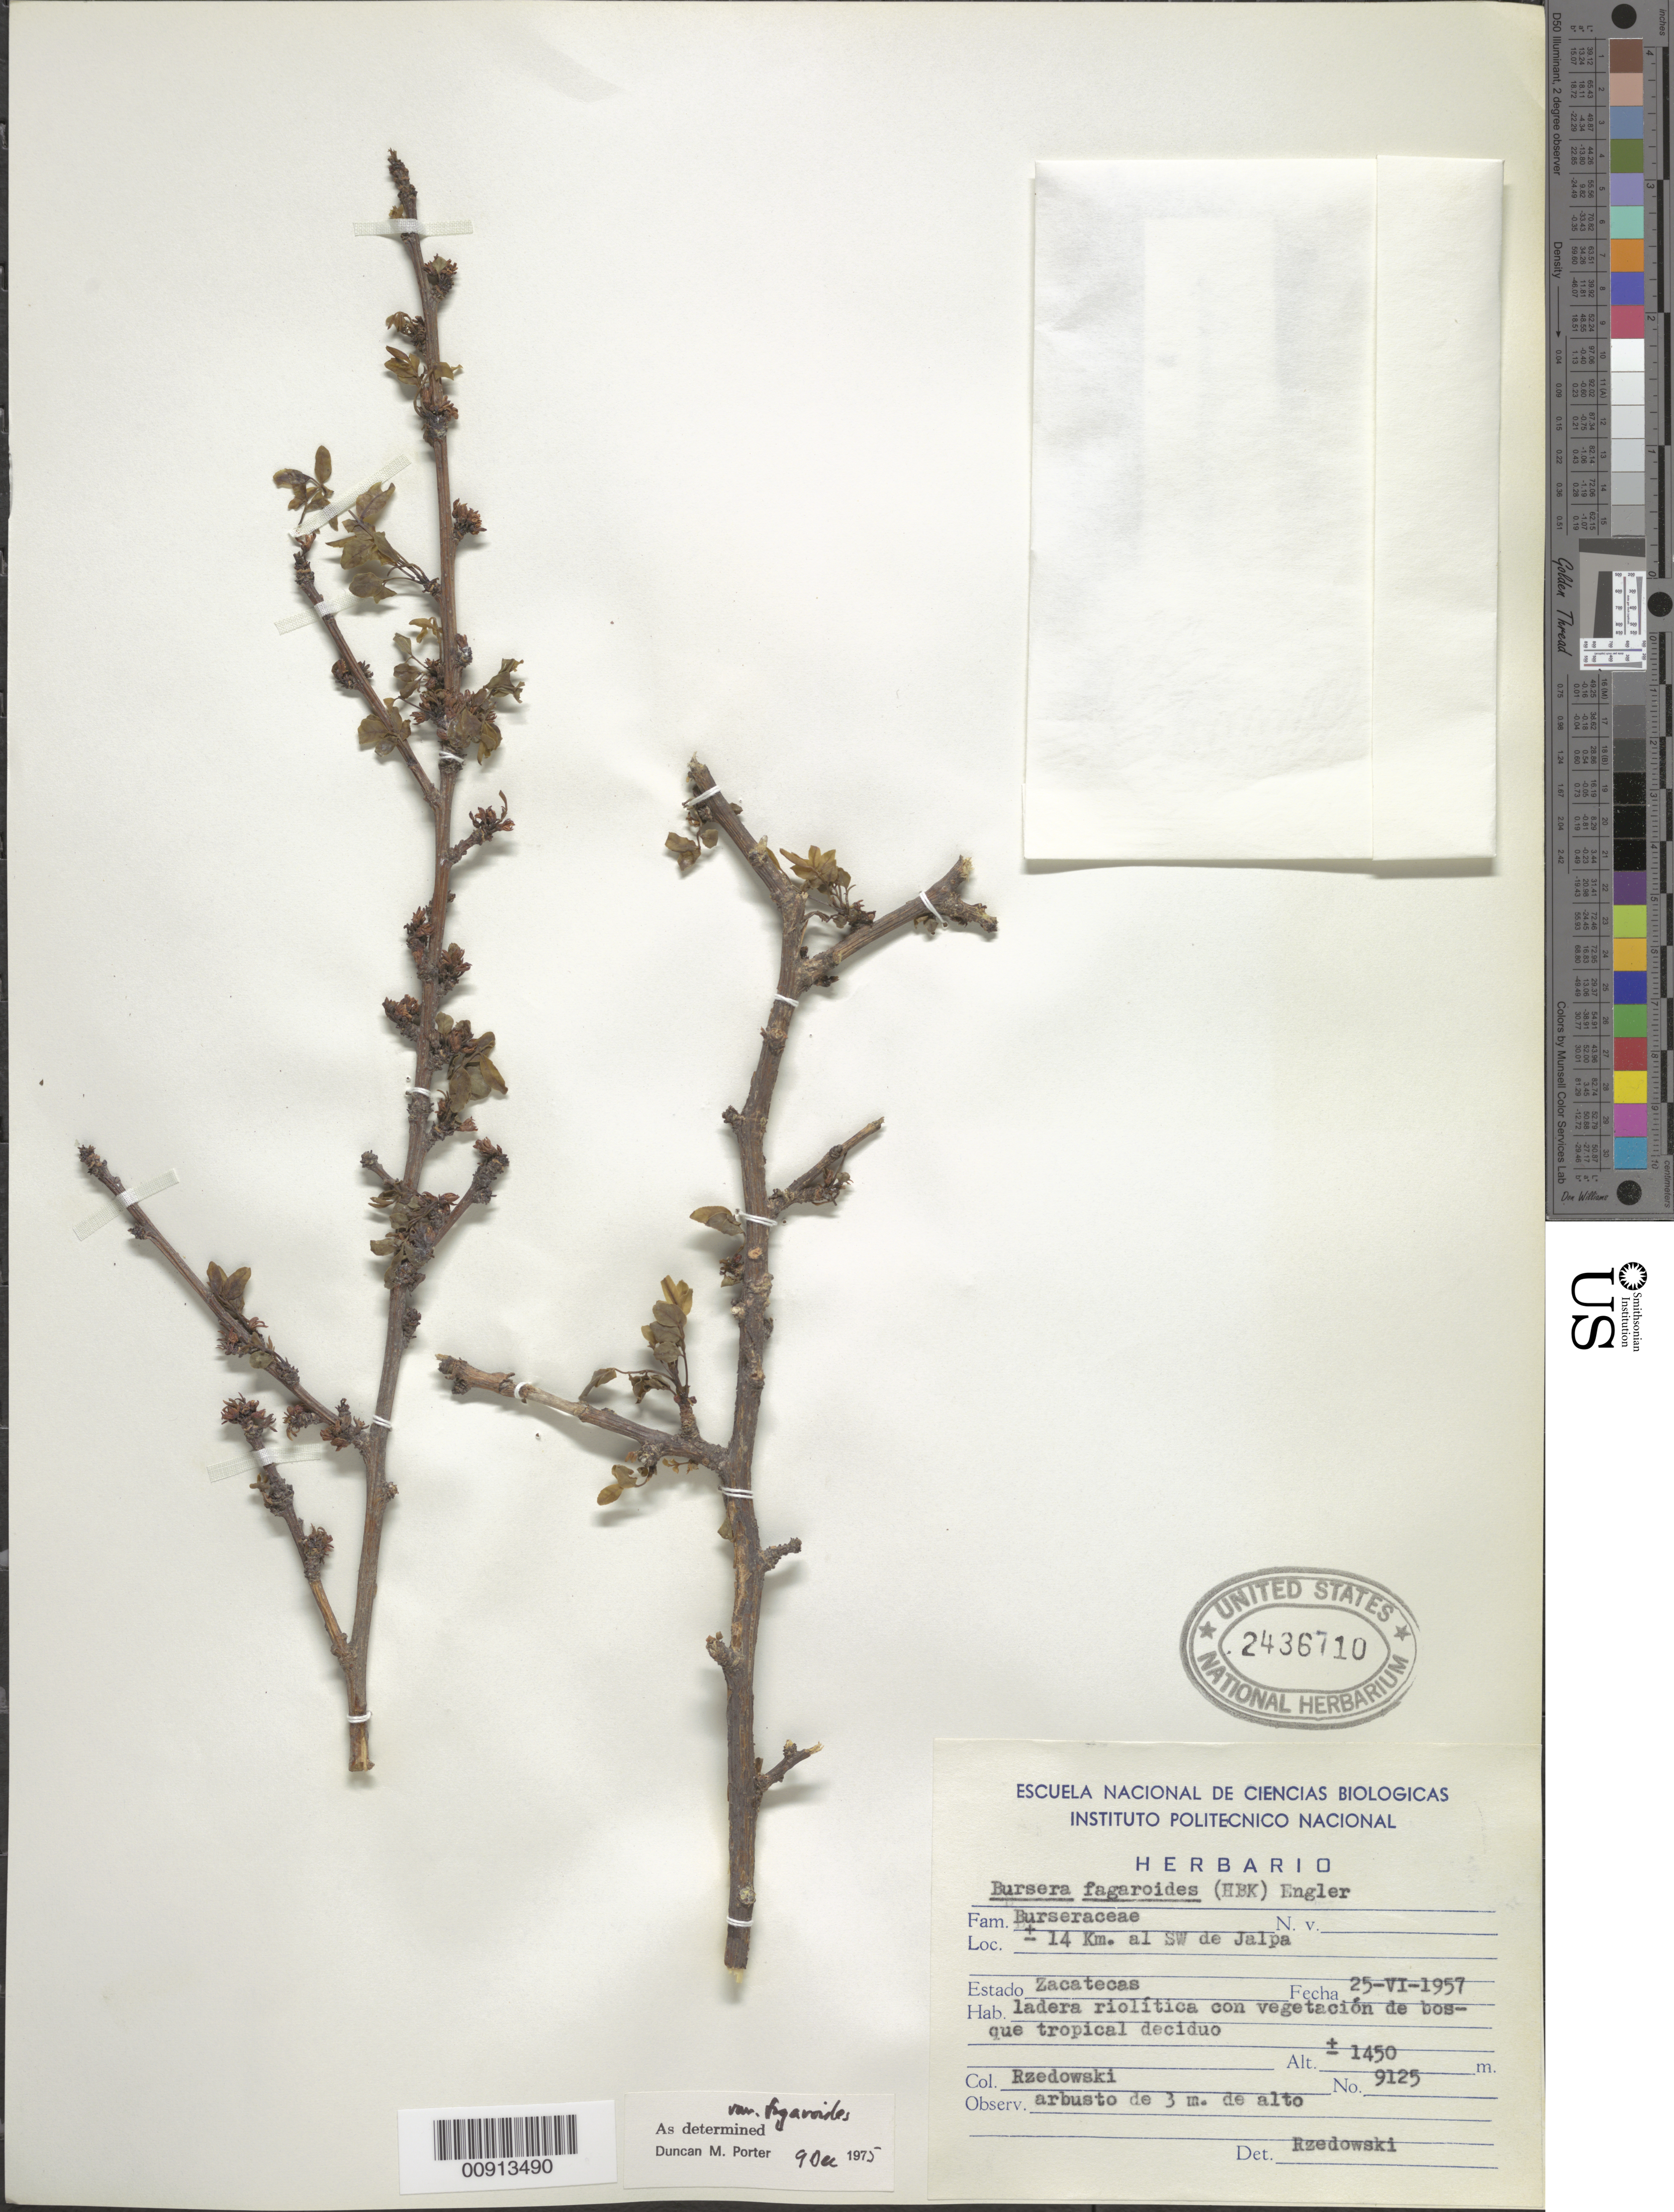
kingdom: Plantae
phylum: Tracheophyta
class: Magnoliopsida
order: Sapindales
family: Burseraceae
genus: Bursera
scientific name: Bursera fagaroides var. fagaroides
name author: (Kunth) Engl.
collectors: J. Rzedowski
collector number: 9125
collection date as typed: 25 Jun 1957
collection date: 1957-06-25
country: Mexico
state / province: Zacatecas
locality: ± 14 Km. al SW de Jalpa, Estado Zacatecas.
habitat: Ladera riolítica con vegetación de bosque tropical deciduo.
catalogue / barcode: US 2436710